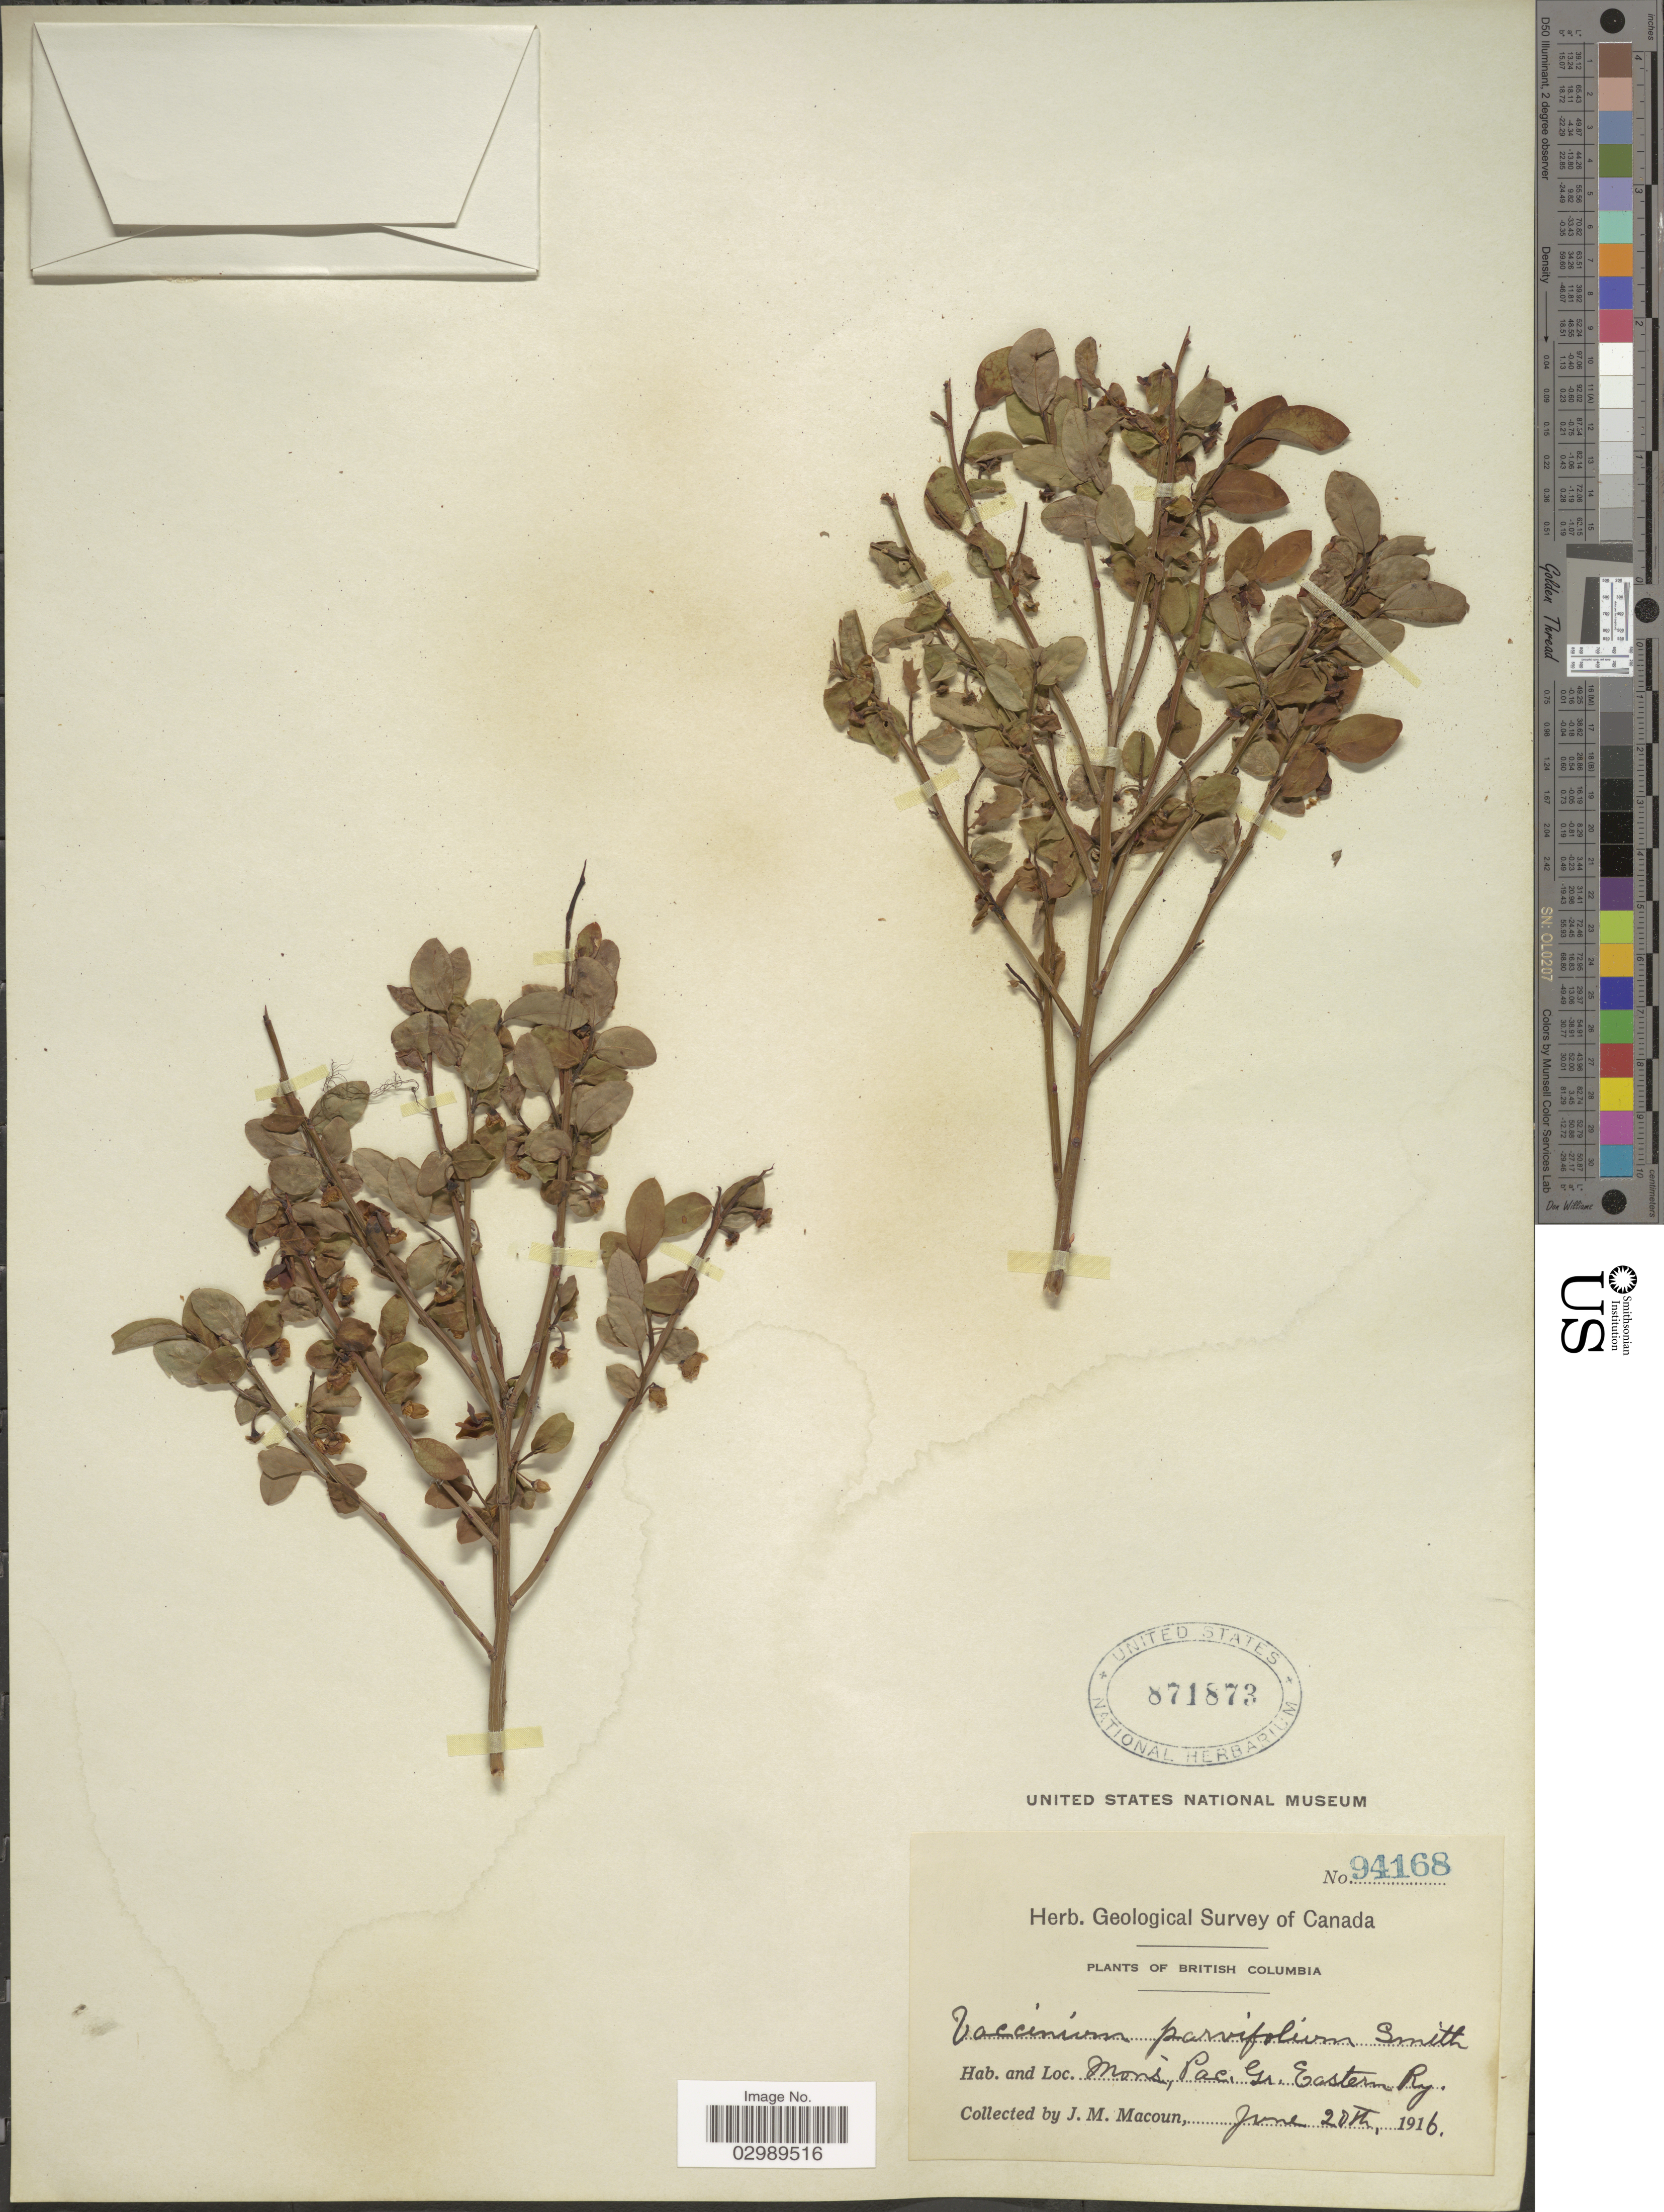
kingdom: Plantae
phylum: Tracheophyta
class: Magnoliopsida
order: Ericales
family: Ericaceae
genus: Vaccinium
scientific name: Vaccinium parvifolium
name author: Small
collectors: J. M. Macoun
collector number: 94168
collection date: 1916-06-20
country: Canada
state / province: British Columbia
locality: Mons, Pac. Gr. Eastern Ry.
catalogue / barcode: US 871873